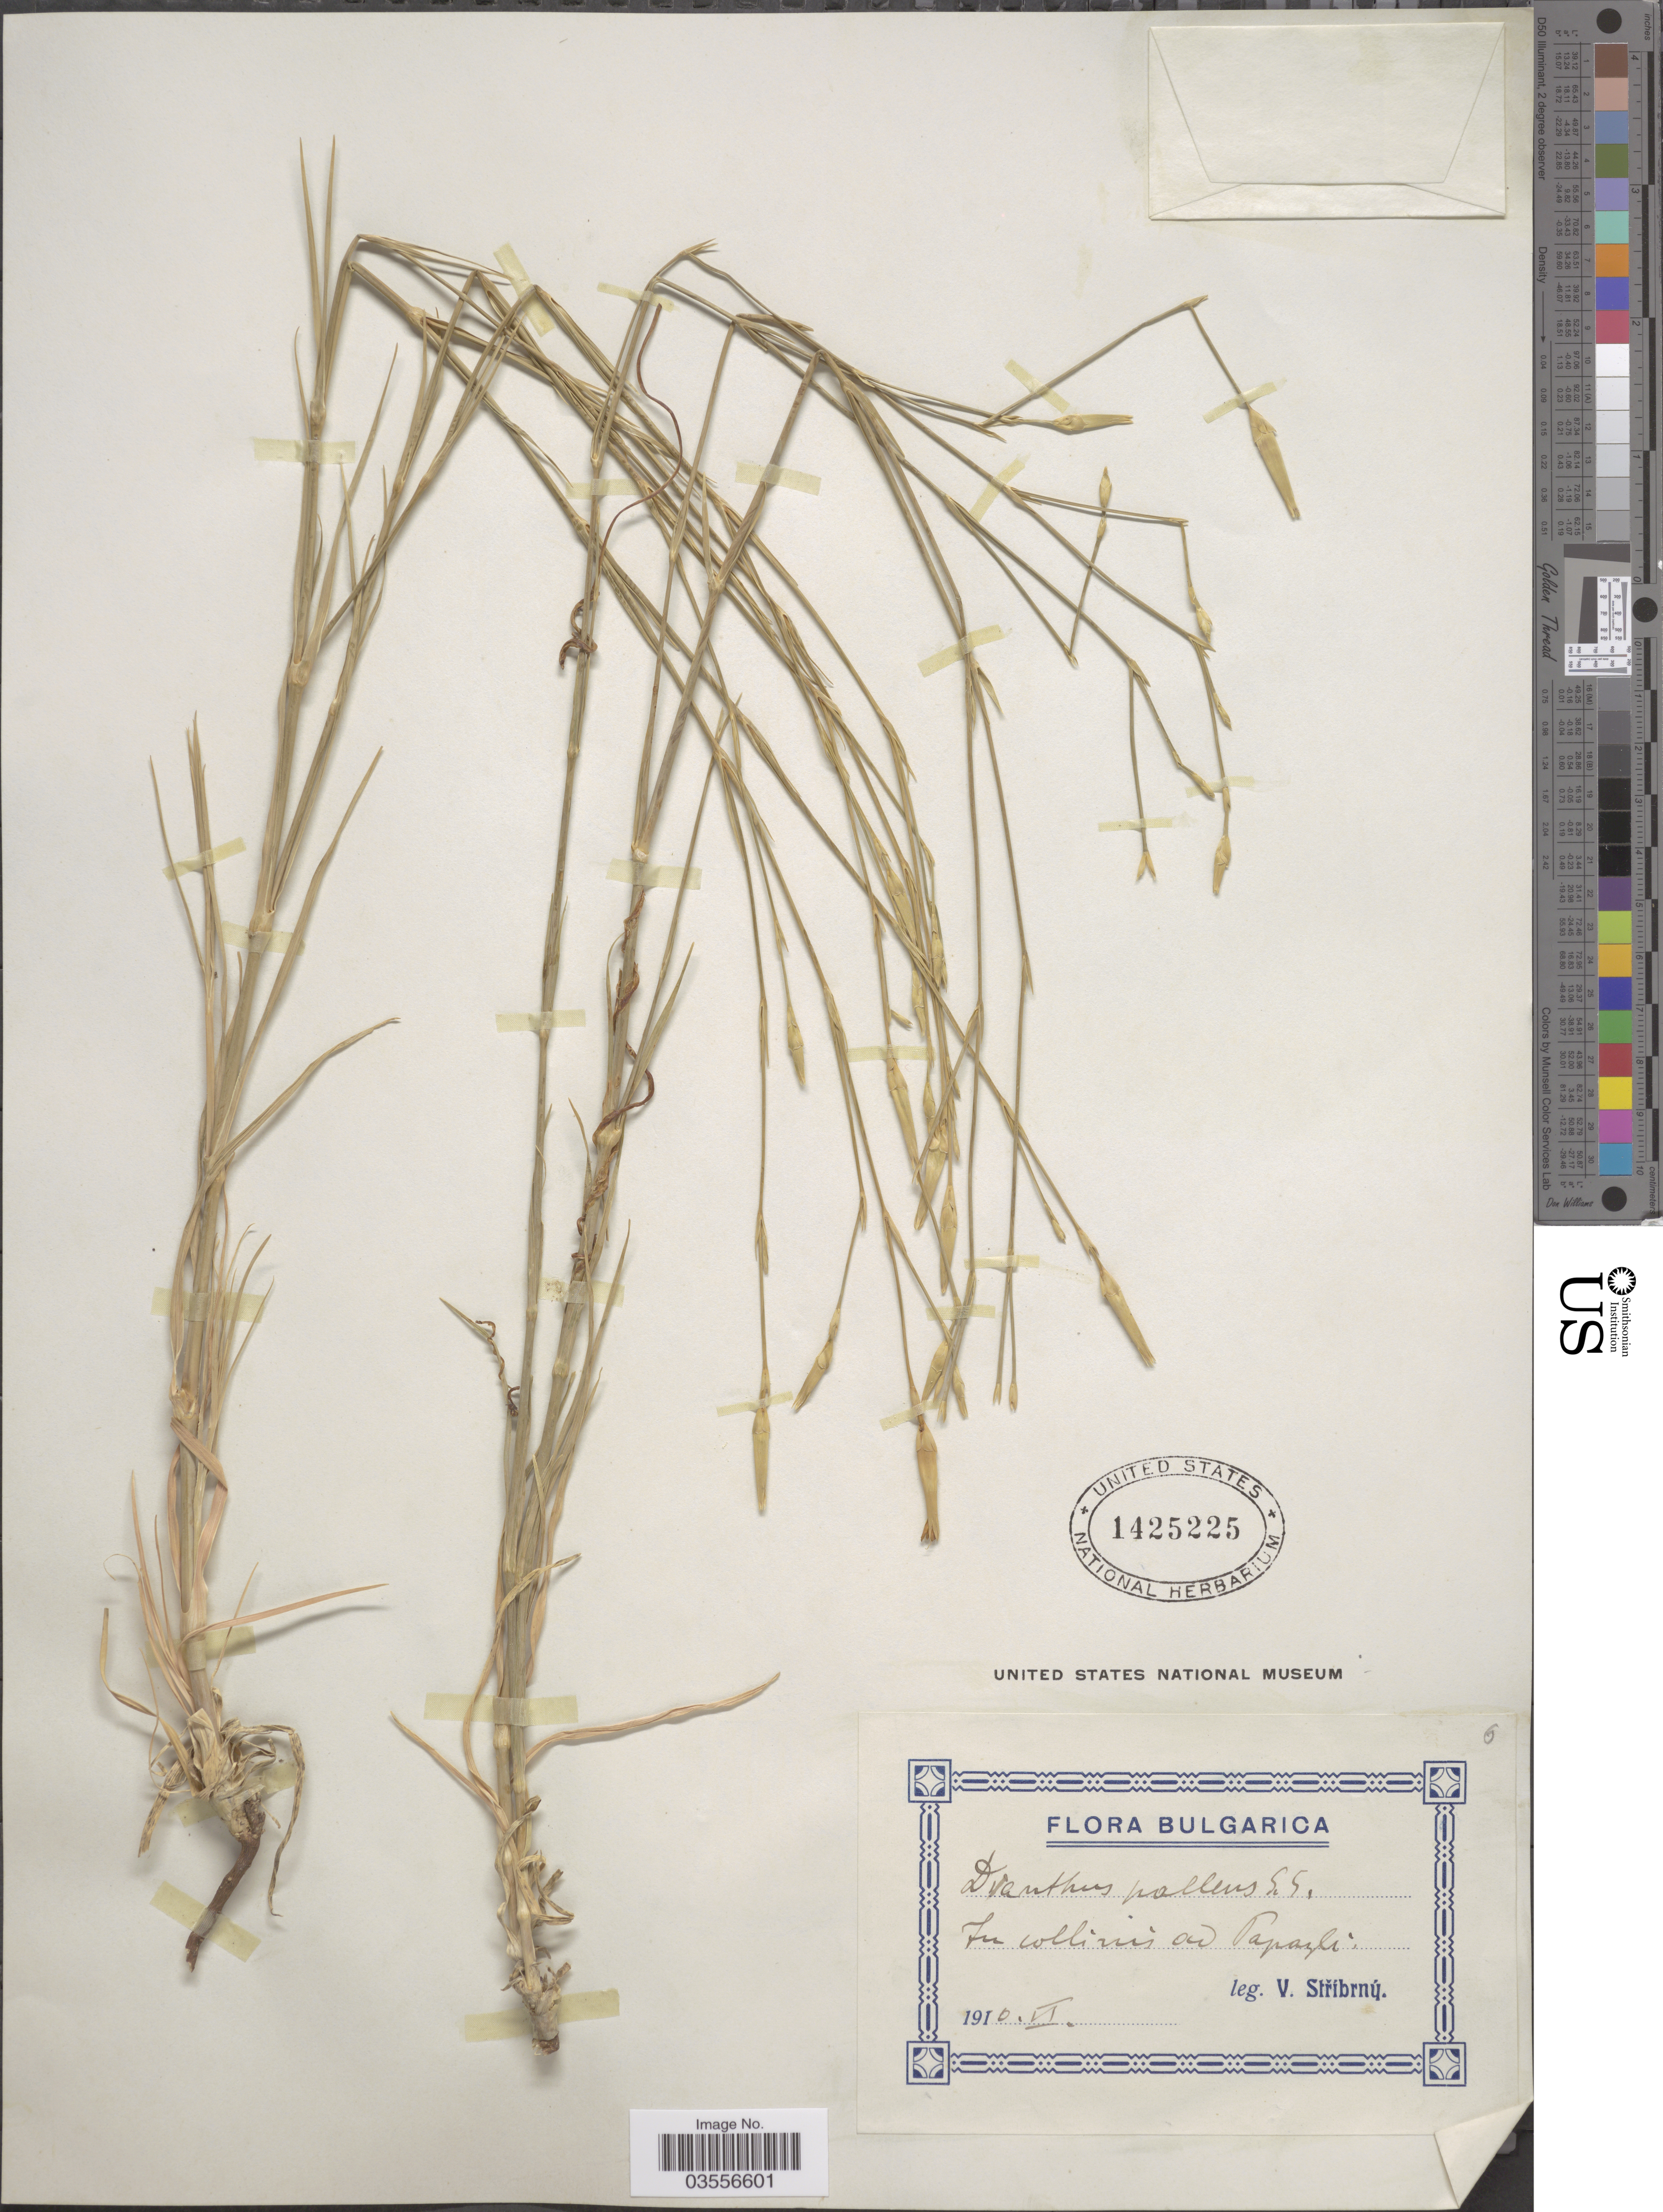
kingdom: Plantae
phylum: Tracheophyta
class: Magnoliopsida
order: Caryophyllales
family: Caryophyllaceae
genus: Dianthus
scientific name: Dianthus pallens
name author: Sibth. & Sm.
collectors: V. Stribrny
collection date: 1910-06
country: Bulgaria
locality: Bulgarica. In collinis ad Papazli [interpreted].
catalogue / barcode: US 1425225